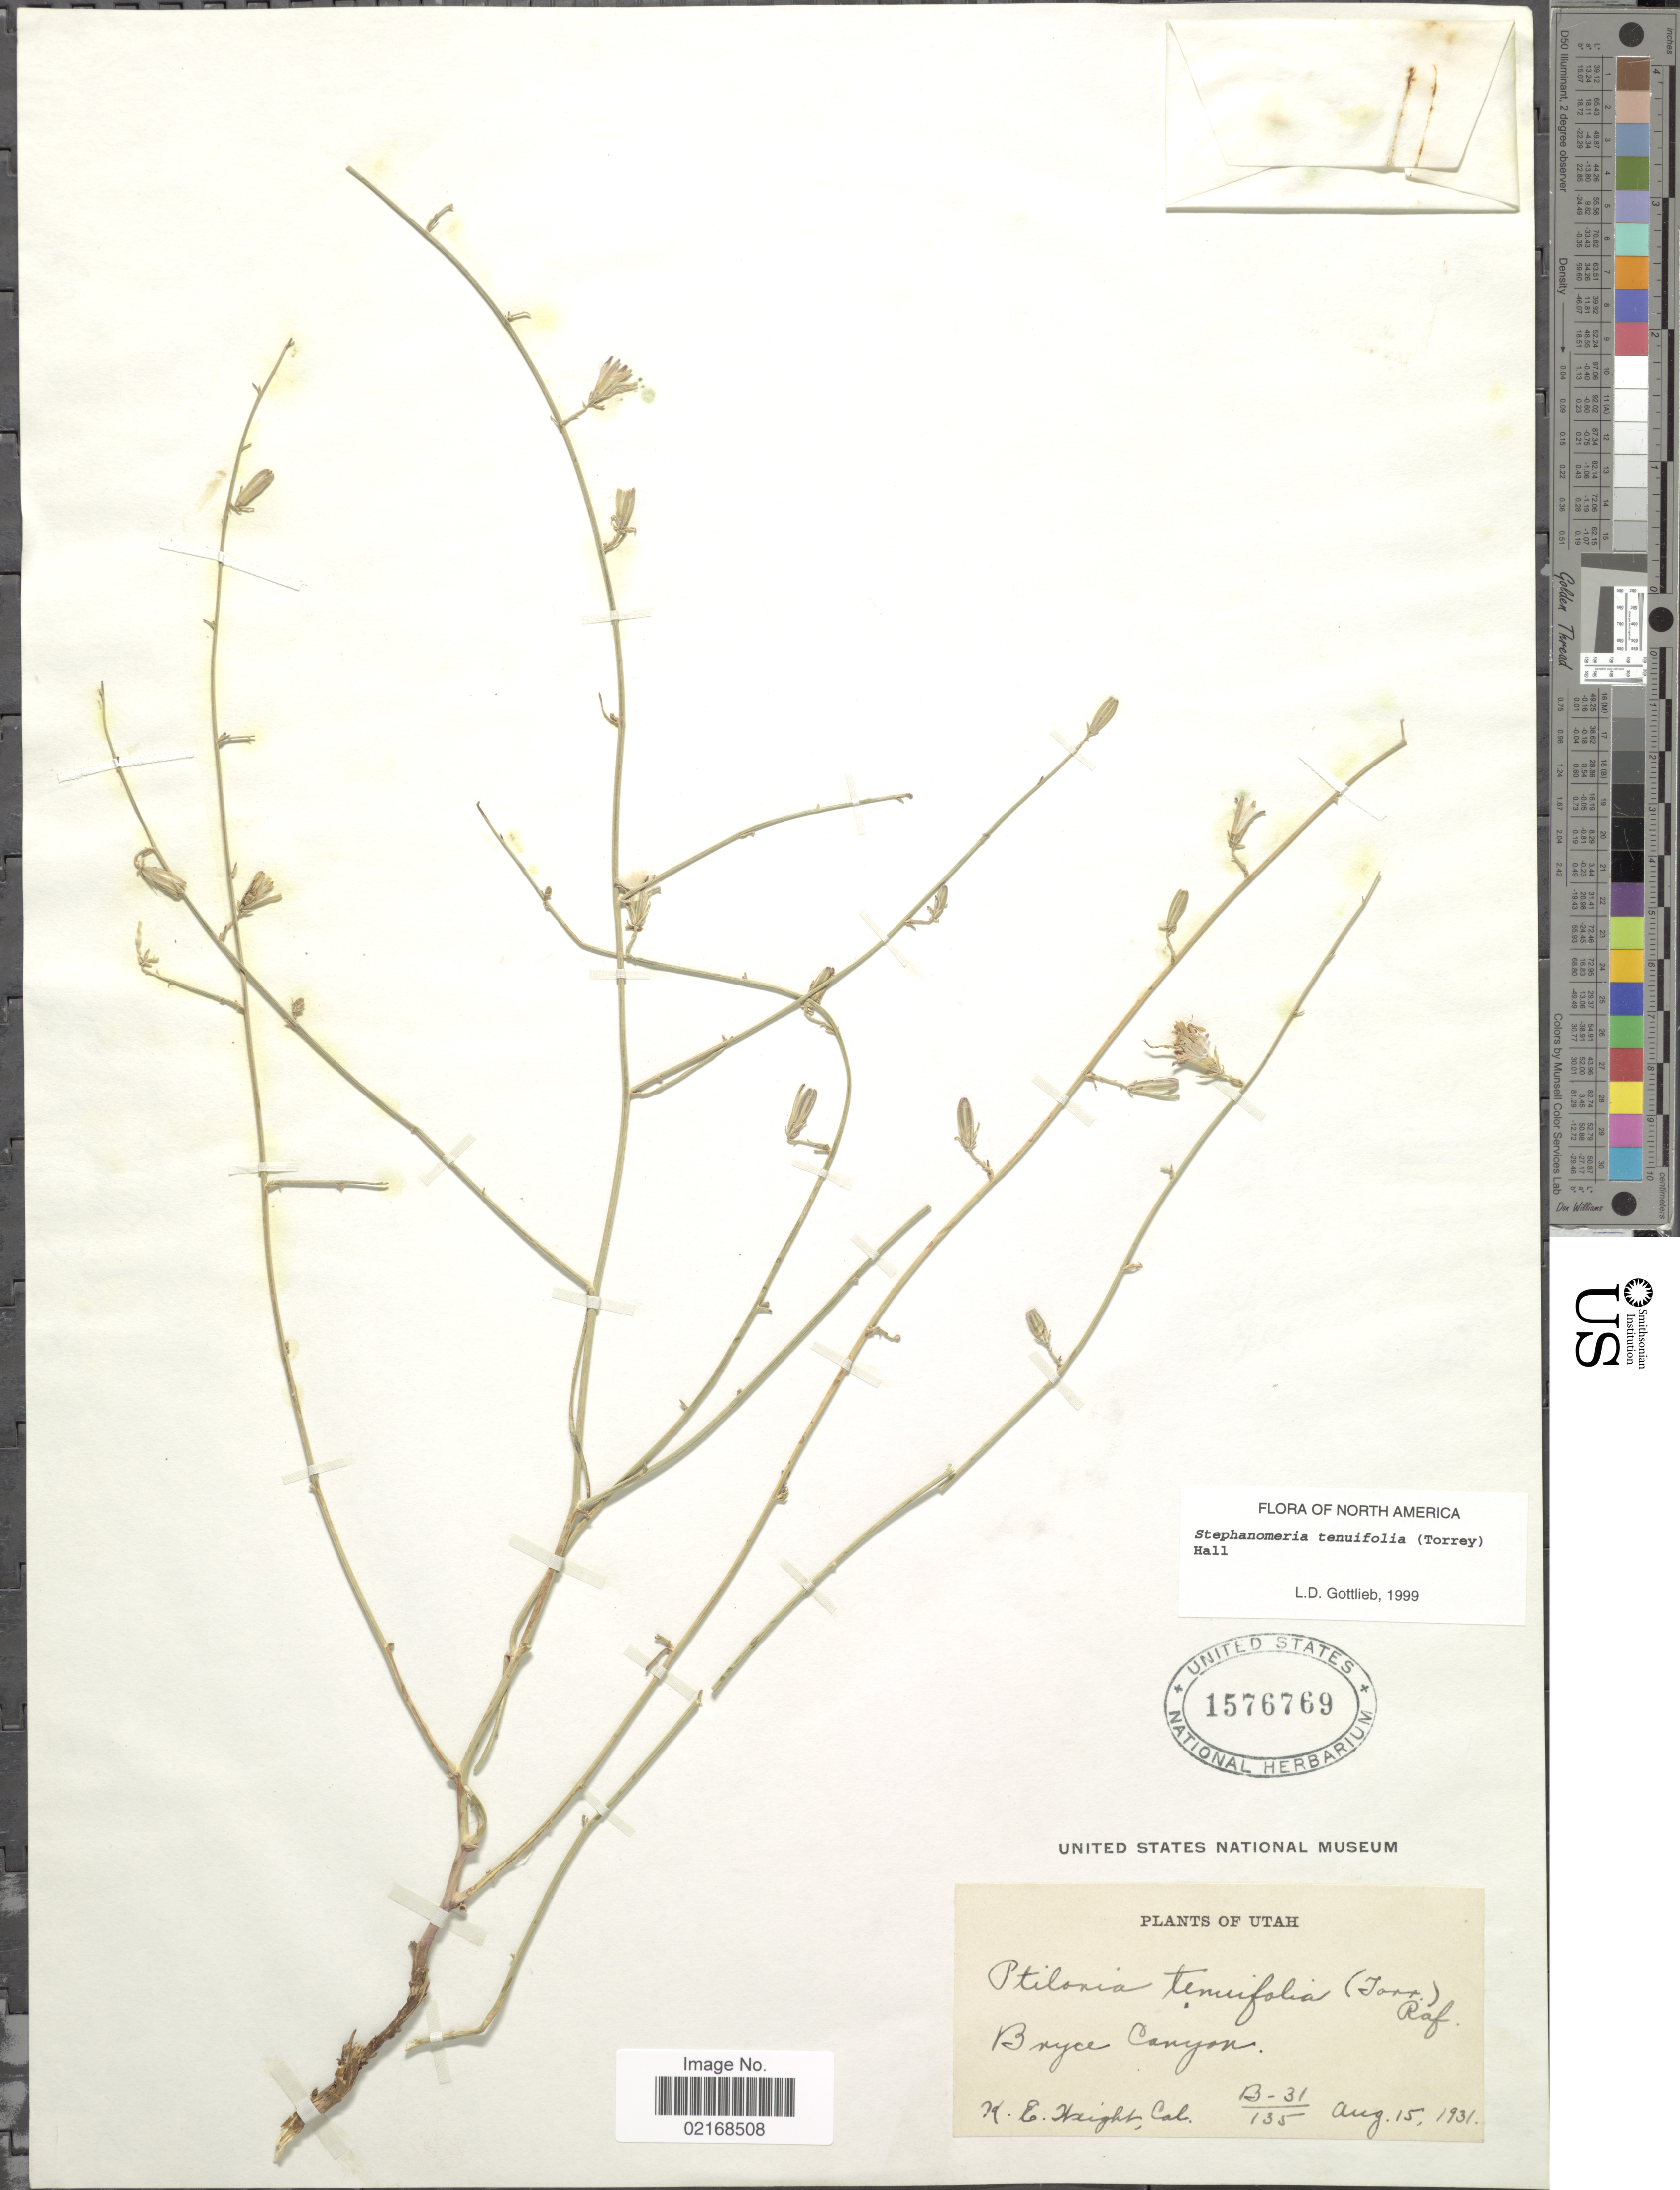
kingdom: Plantae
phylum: Tracheophyta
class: Magnoliopsida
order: Asterales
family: Asteraceae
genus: Stephanomeria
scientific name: Stephanomeria tenuifolia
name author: (Torr.) H.M. Hall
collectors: K. Wright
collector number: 13-31/135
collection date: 1931-08-15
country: United States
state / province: Utah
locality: Bryce Canyon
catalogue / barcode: US 1576769